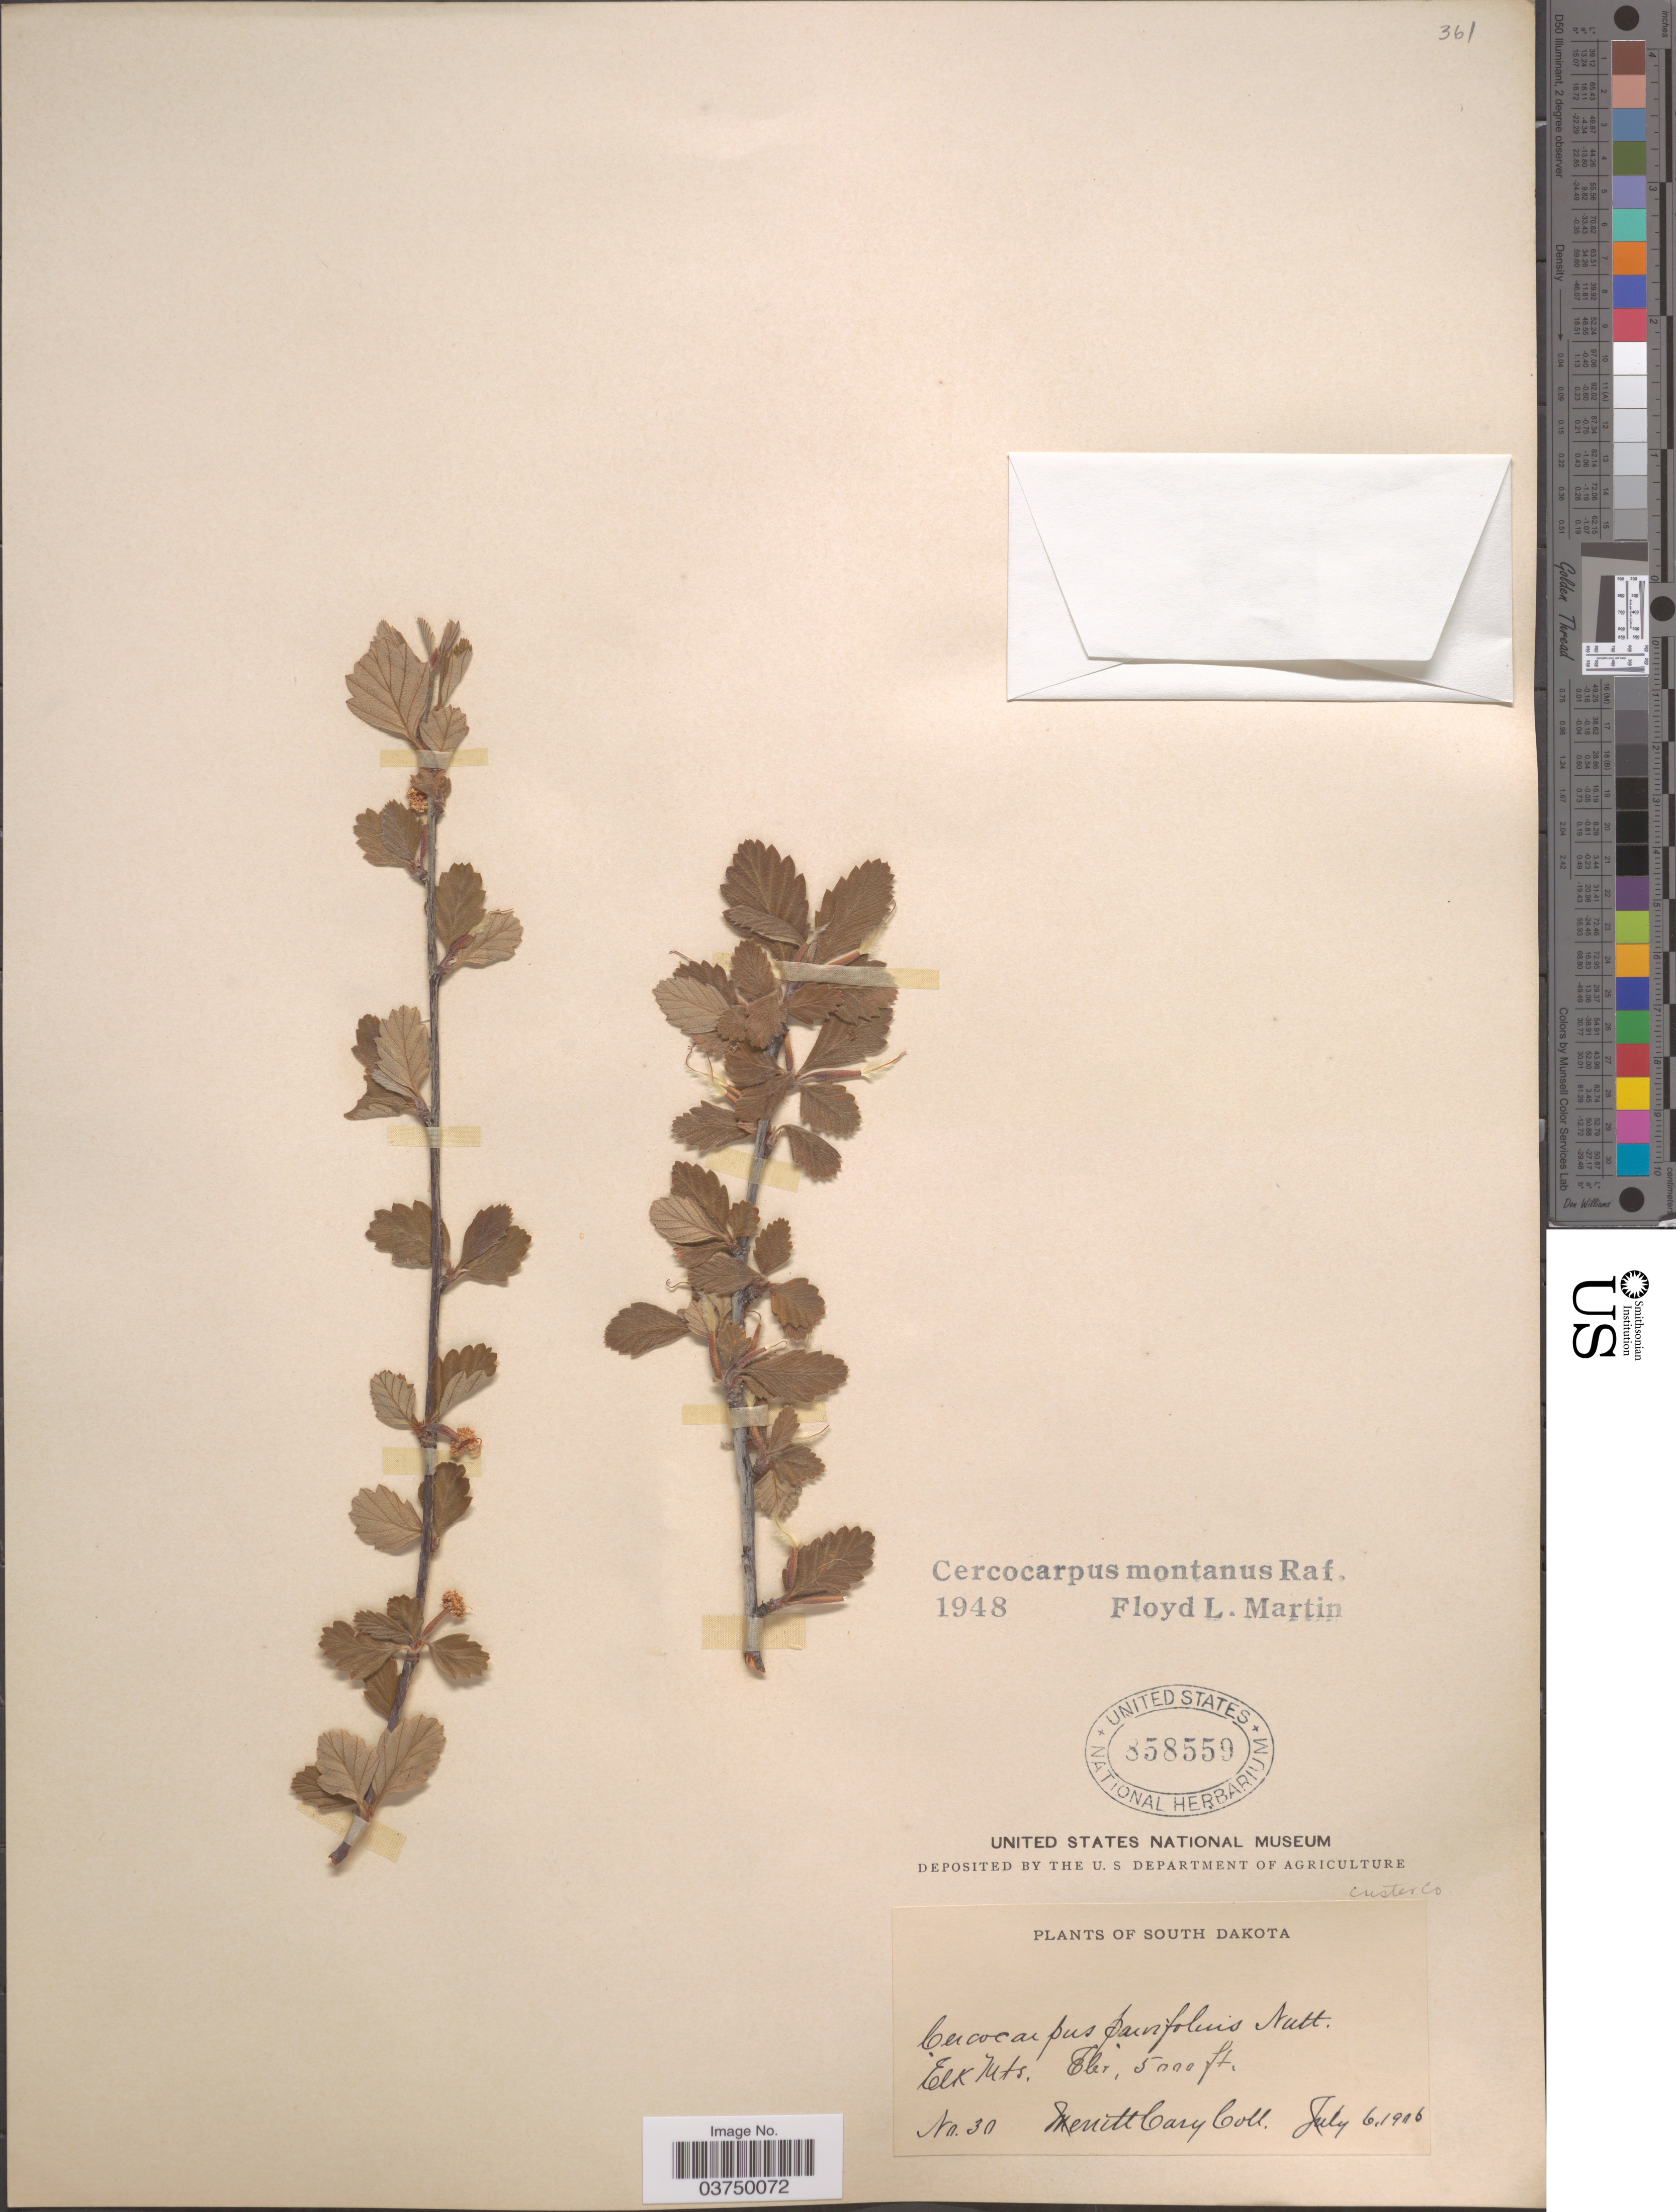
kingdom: Plantae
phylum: Tracheophyta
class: Magnoliopsida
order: Rosales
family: Rosaceae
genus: Cercocarpus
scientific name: Cercocarpus montanus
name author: Raf.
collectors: M. Cary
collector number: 30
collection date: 1906-07-06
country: United States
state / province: South Dakota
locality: Elk Mts. Custer Co.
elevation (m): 1524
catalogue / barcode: US 858559